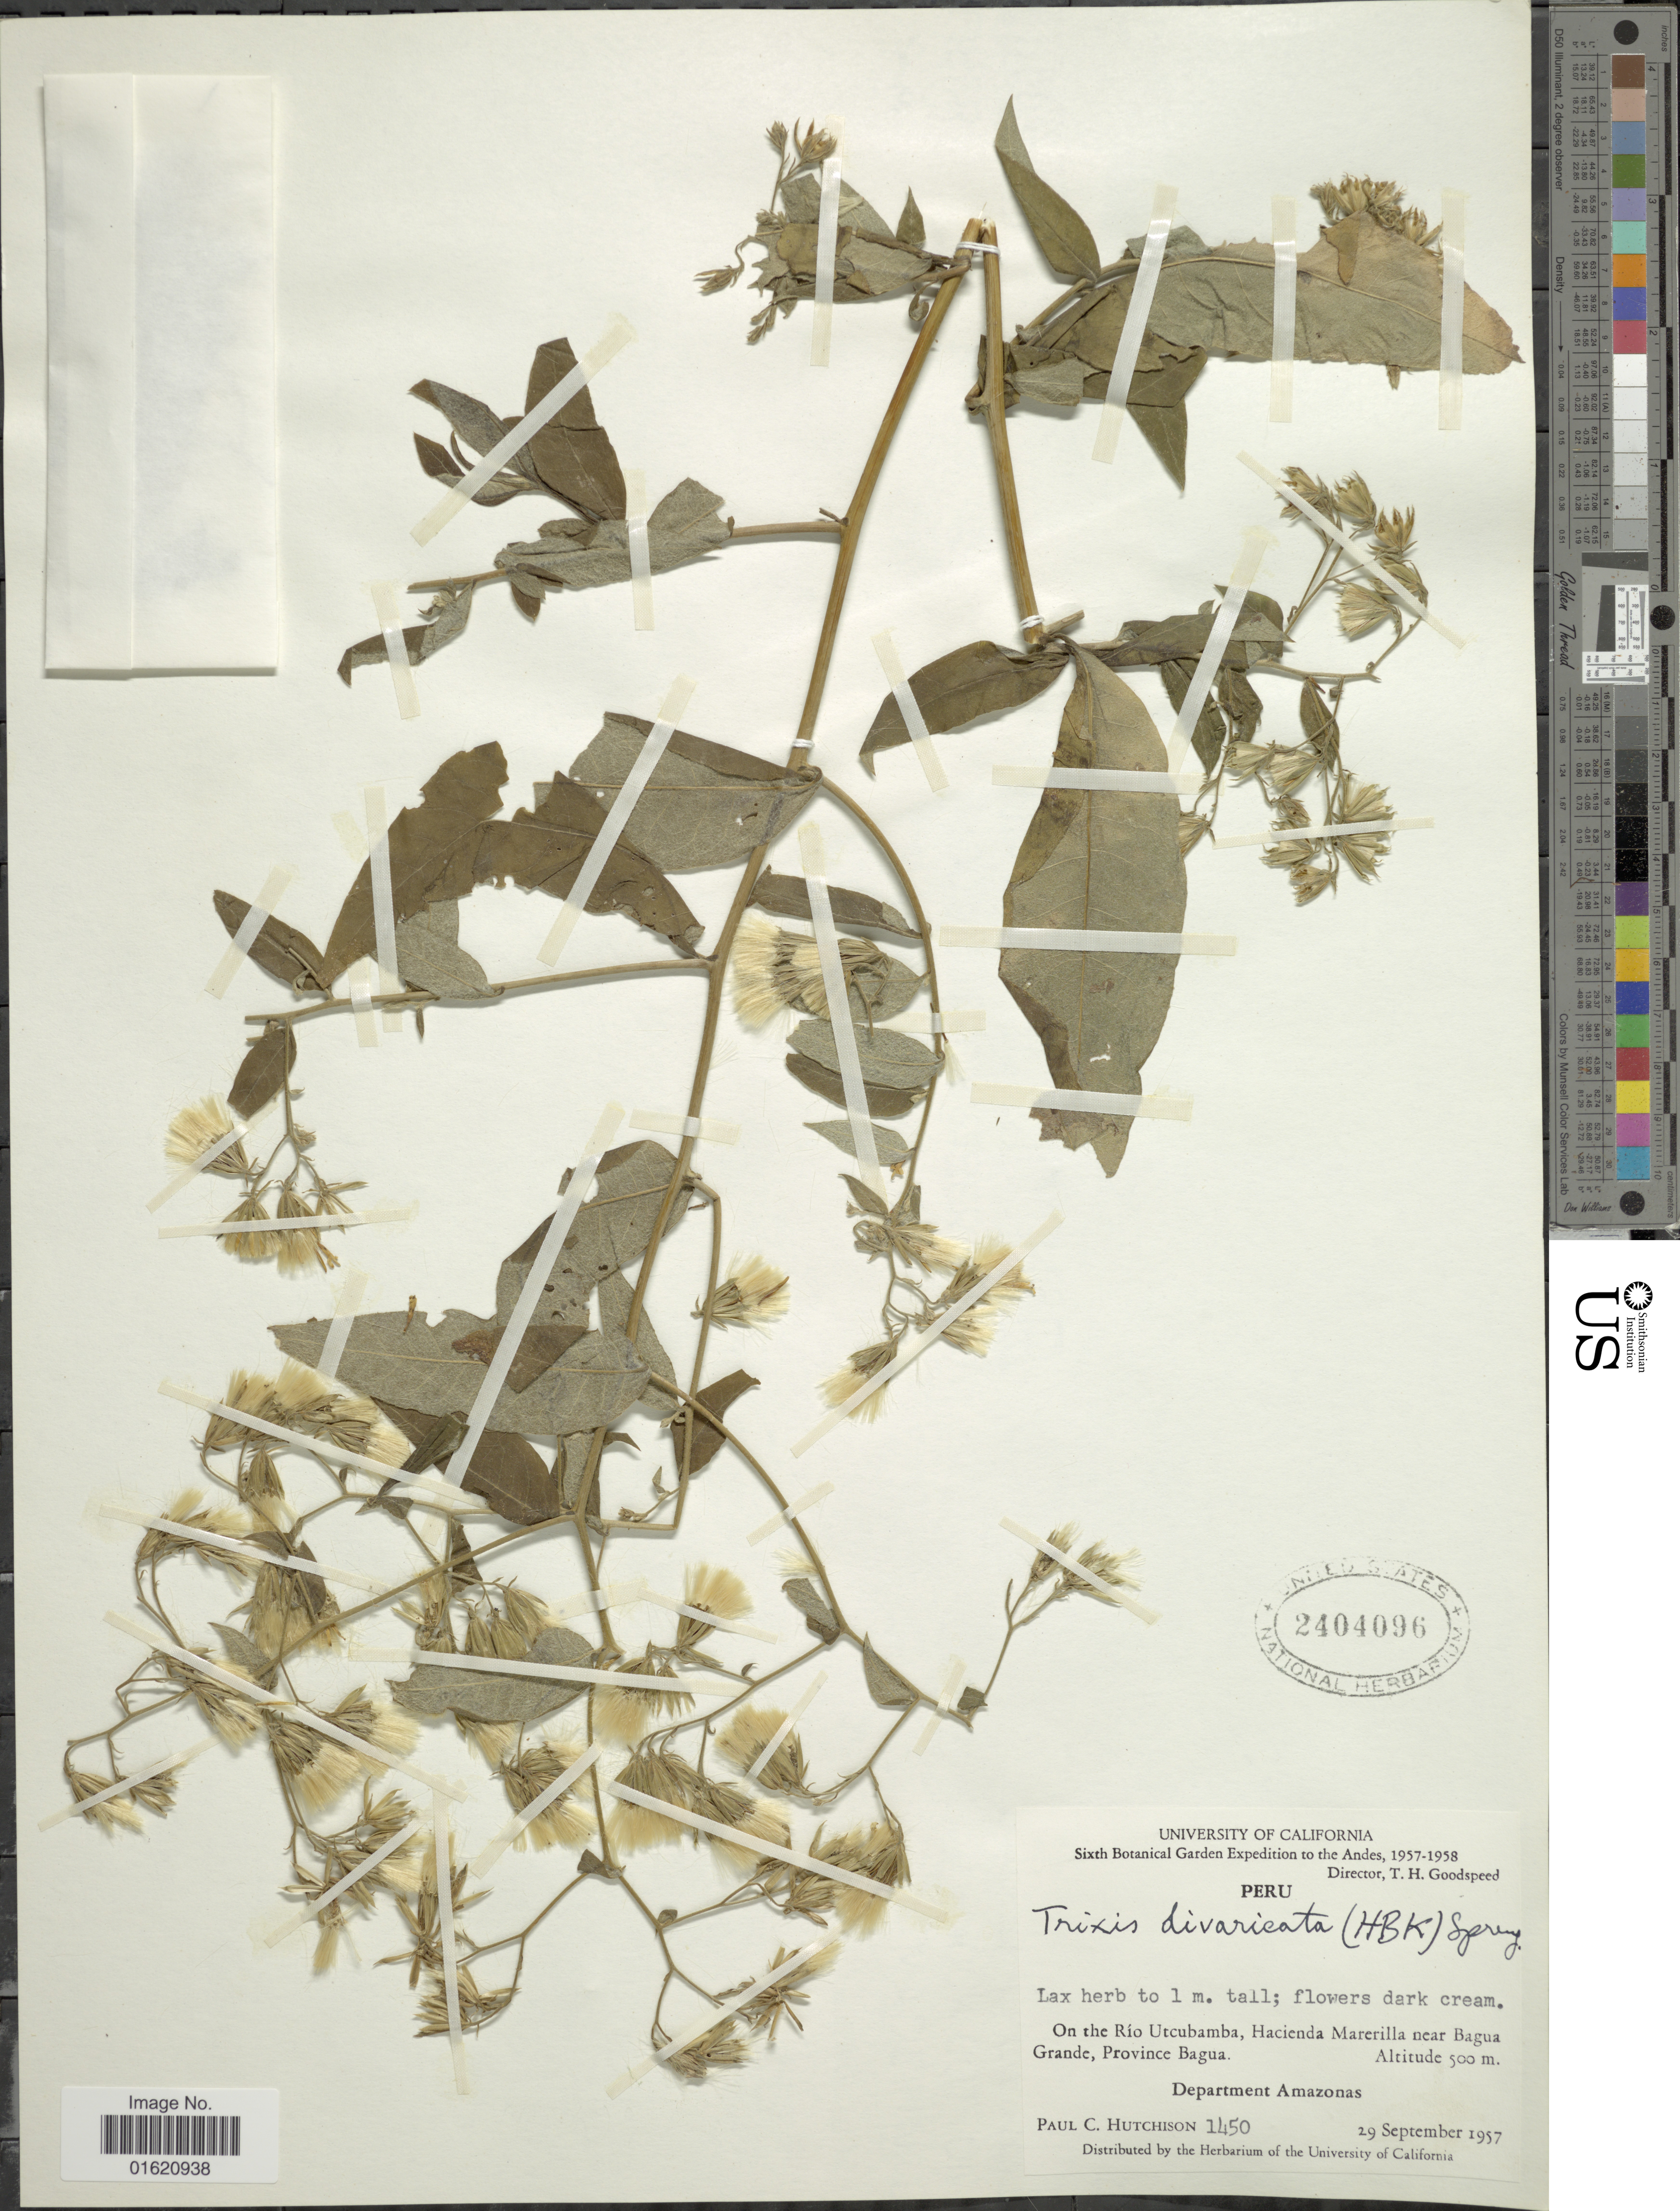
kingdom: Plantae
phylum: Tracheophyta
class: Magnoliopsida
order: Asterales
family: Asteraceae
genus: Trixis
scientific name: Trixis antimenorrhoea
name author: (Schrank) Mart. ex Kuntze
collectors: P. C. Hutchison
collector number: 1450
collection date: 1957-09-29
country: Peru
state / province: Amazonas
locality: On the Río Utcubamba, hacienda Marerilla near Bagua Grande, Province Bagua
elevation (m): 500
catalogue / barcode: US 2404096